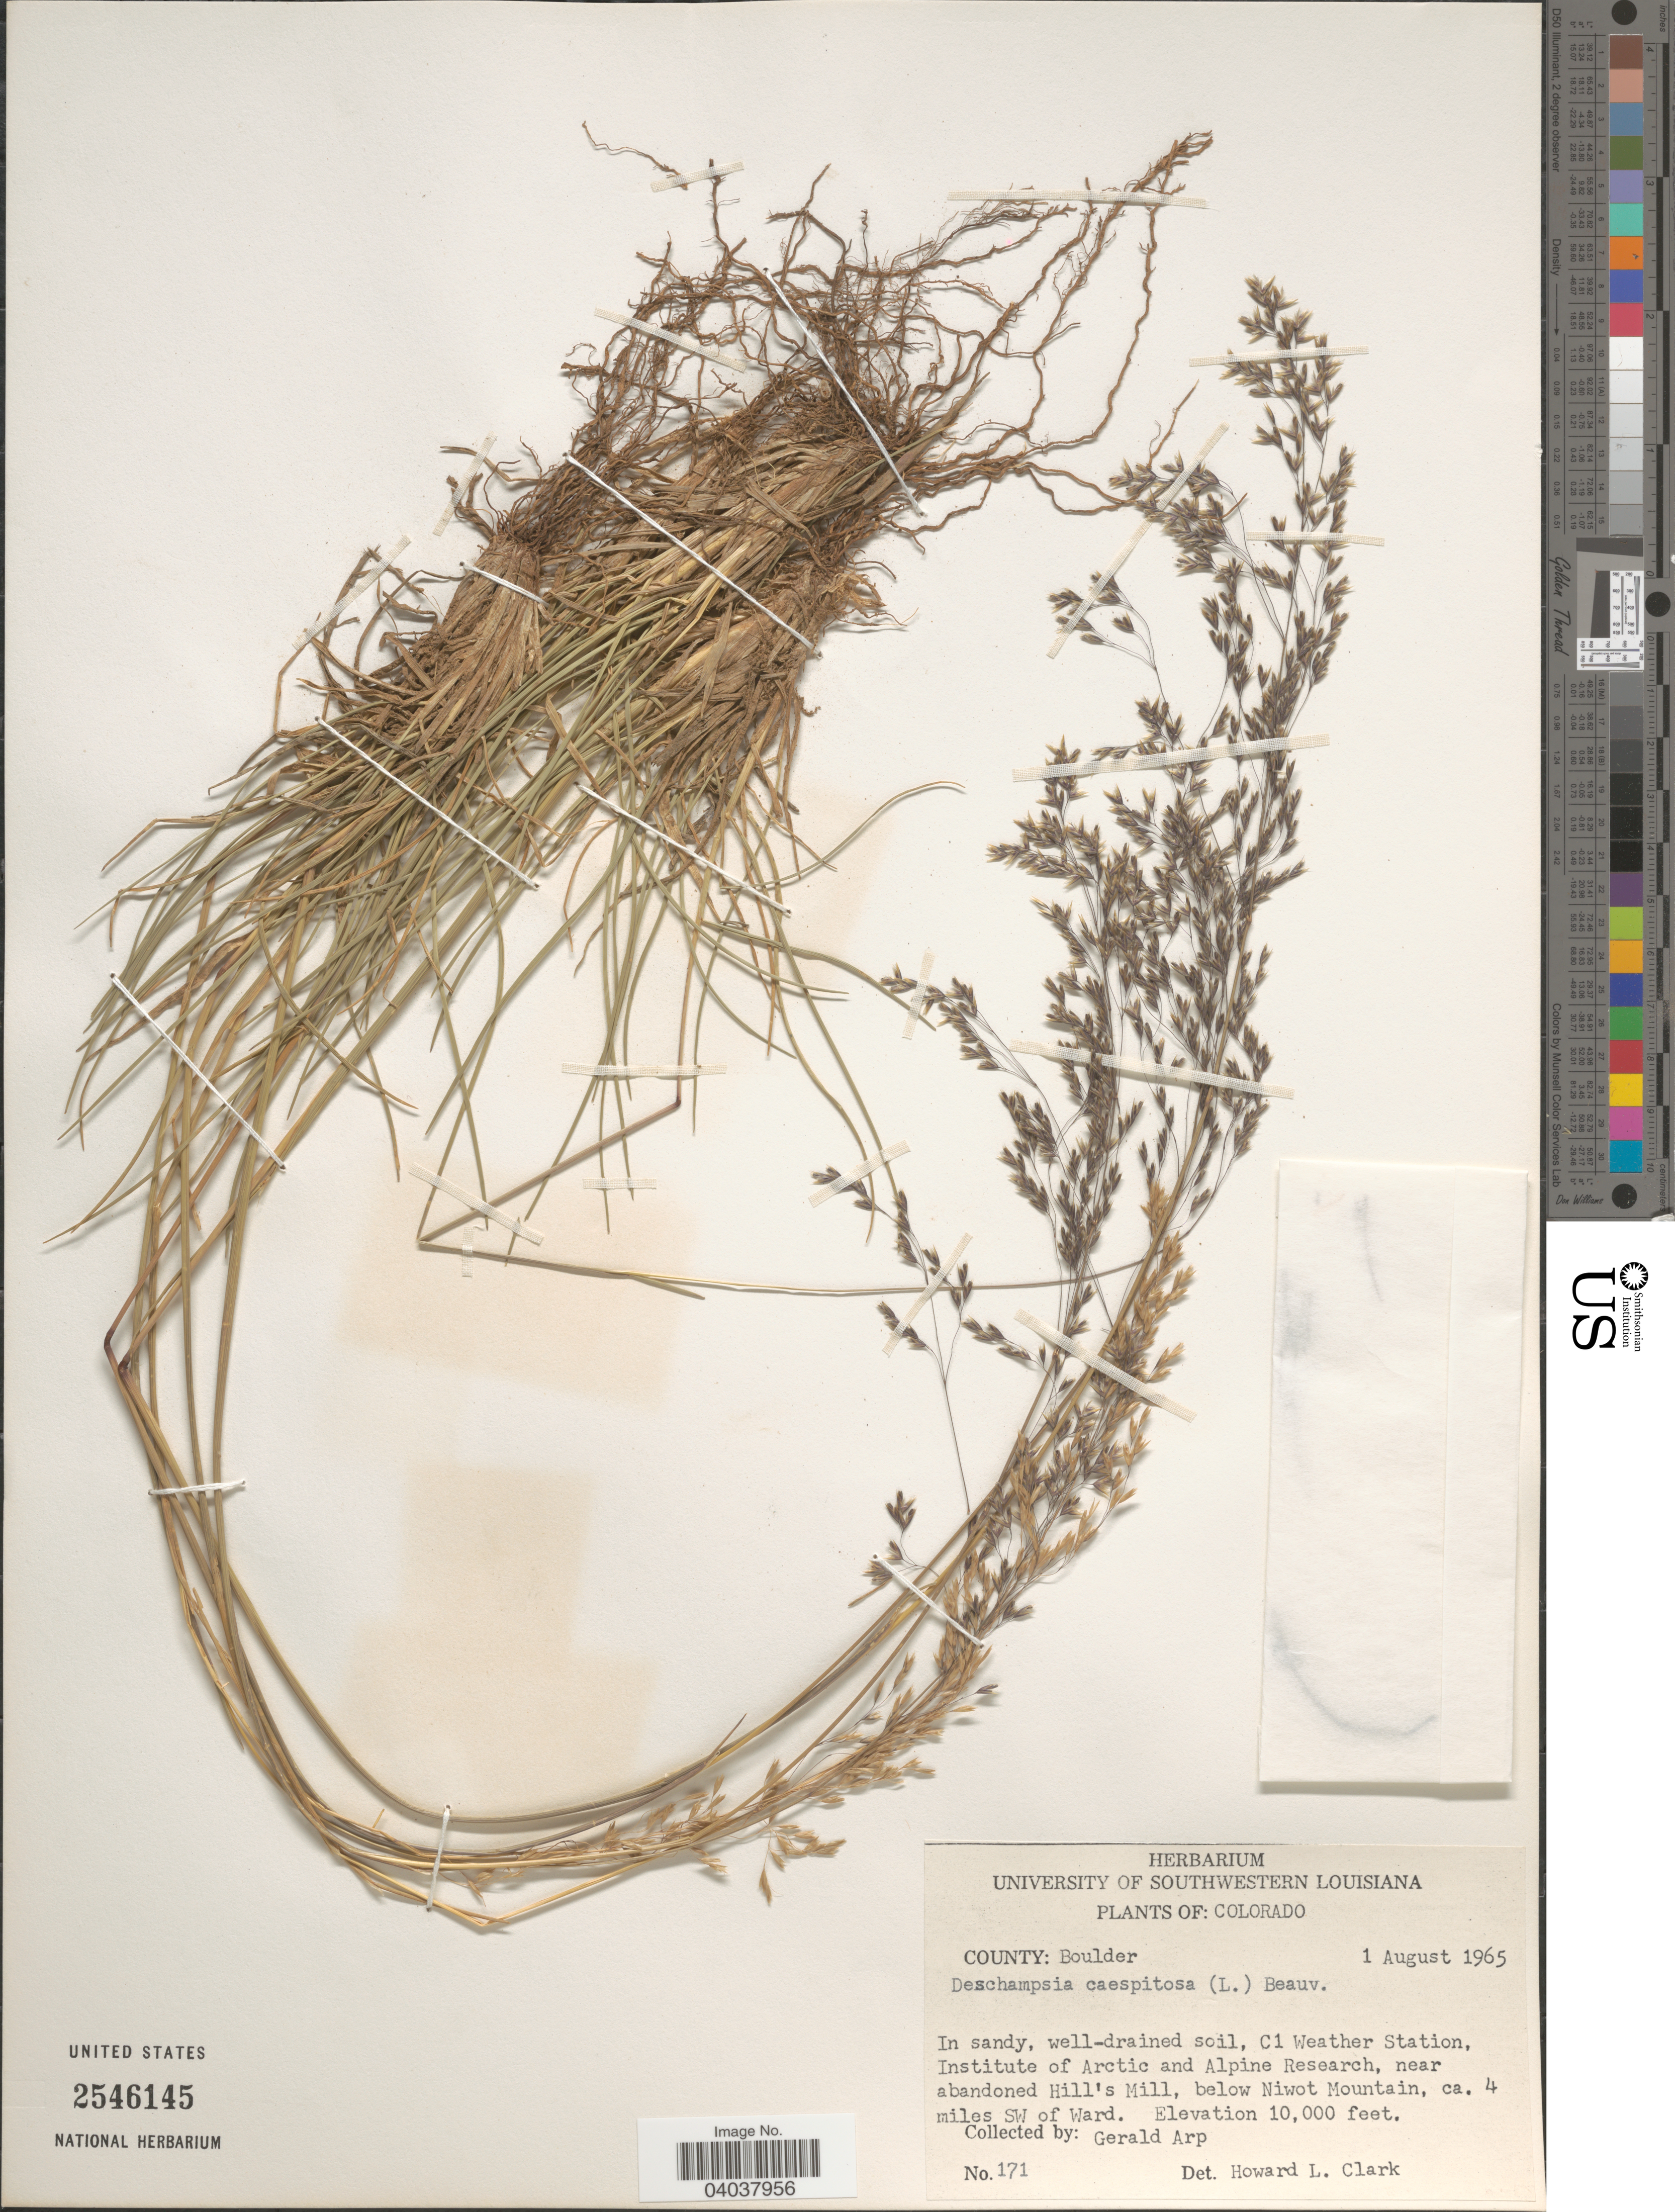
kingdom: Plantae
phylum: Tracheophyta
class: Liliopsida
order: Poales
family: Poaceae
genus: Deschampsia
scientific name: Deschampsia cespitosa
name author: (L.) P. Beauv.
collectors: G. Arp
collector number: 171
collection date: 1965-08-01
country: United States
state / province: Colorado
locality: County: Boulder. C1 Weather Station, Institute of Arctic and Alpine Research, near abandoned Hill's Mill, below Niwot Mountain, ca. 4 miles SW of Ward.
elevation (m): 3048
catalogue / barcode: US 2546145